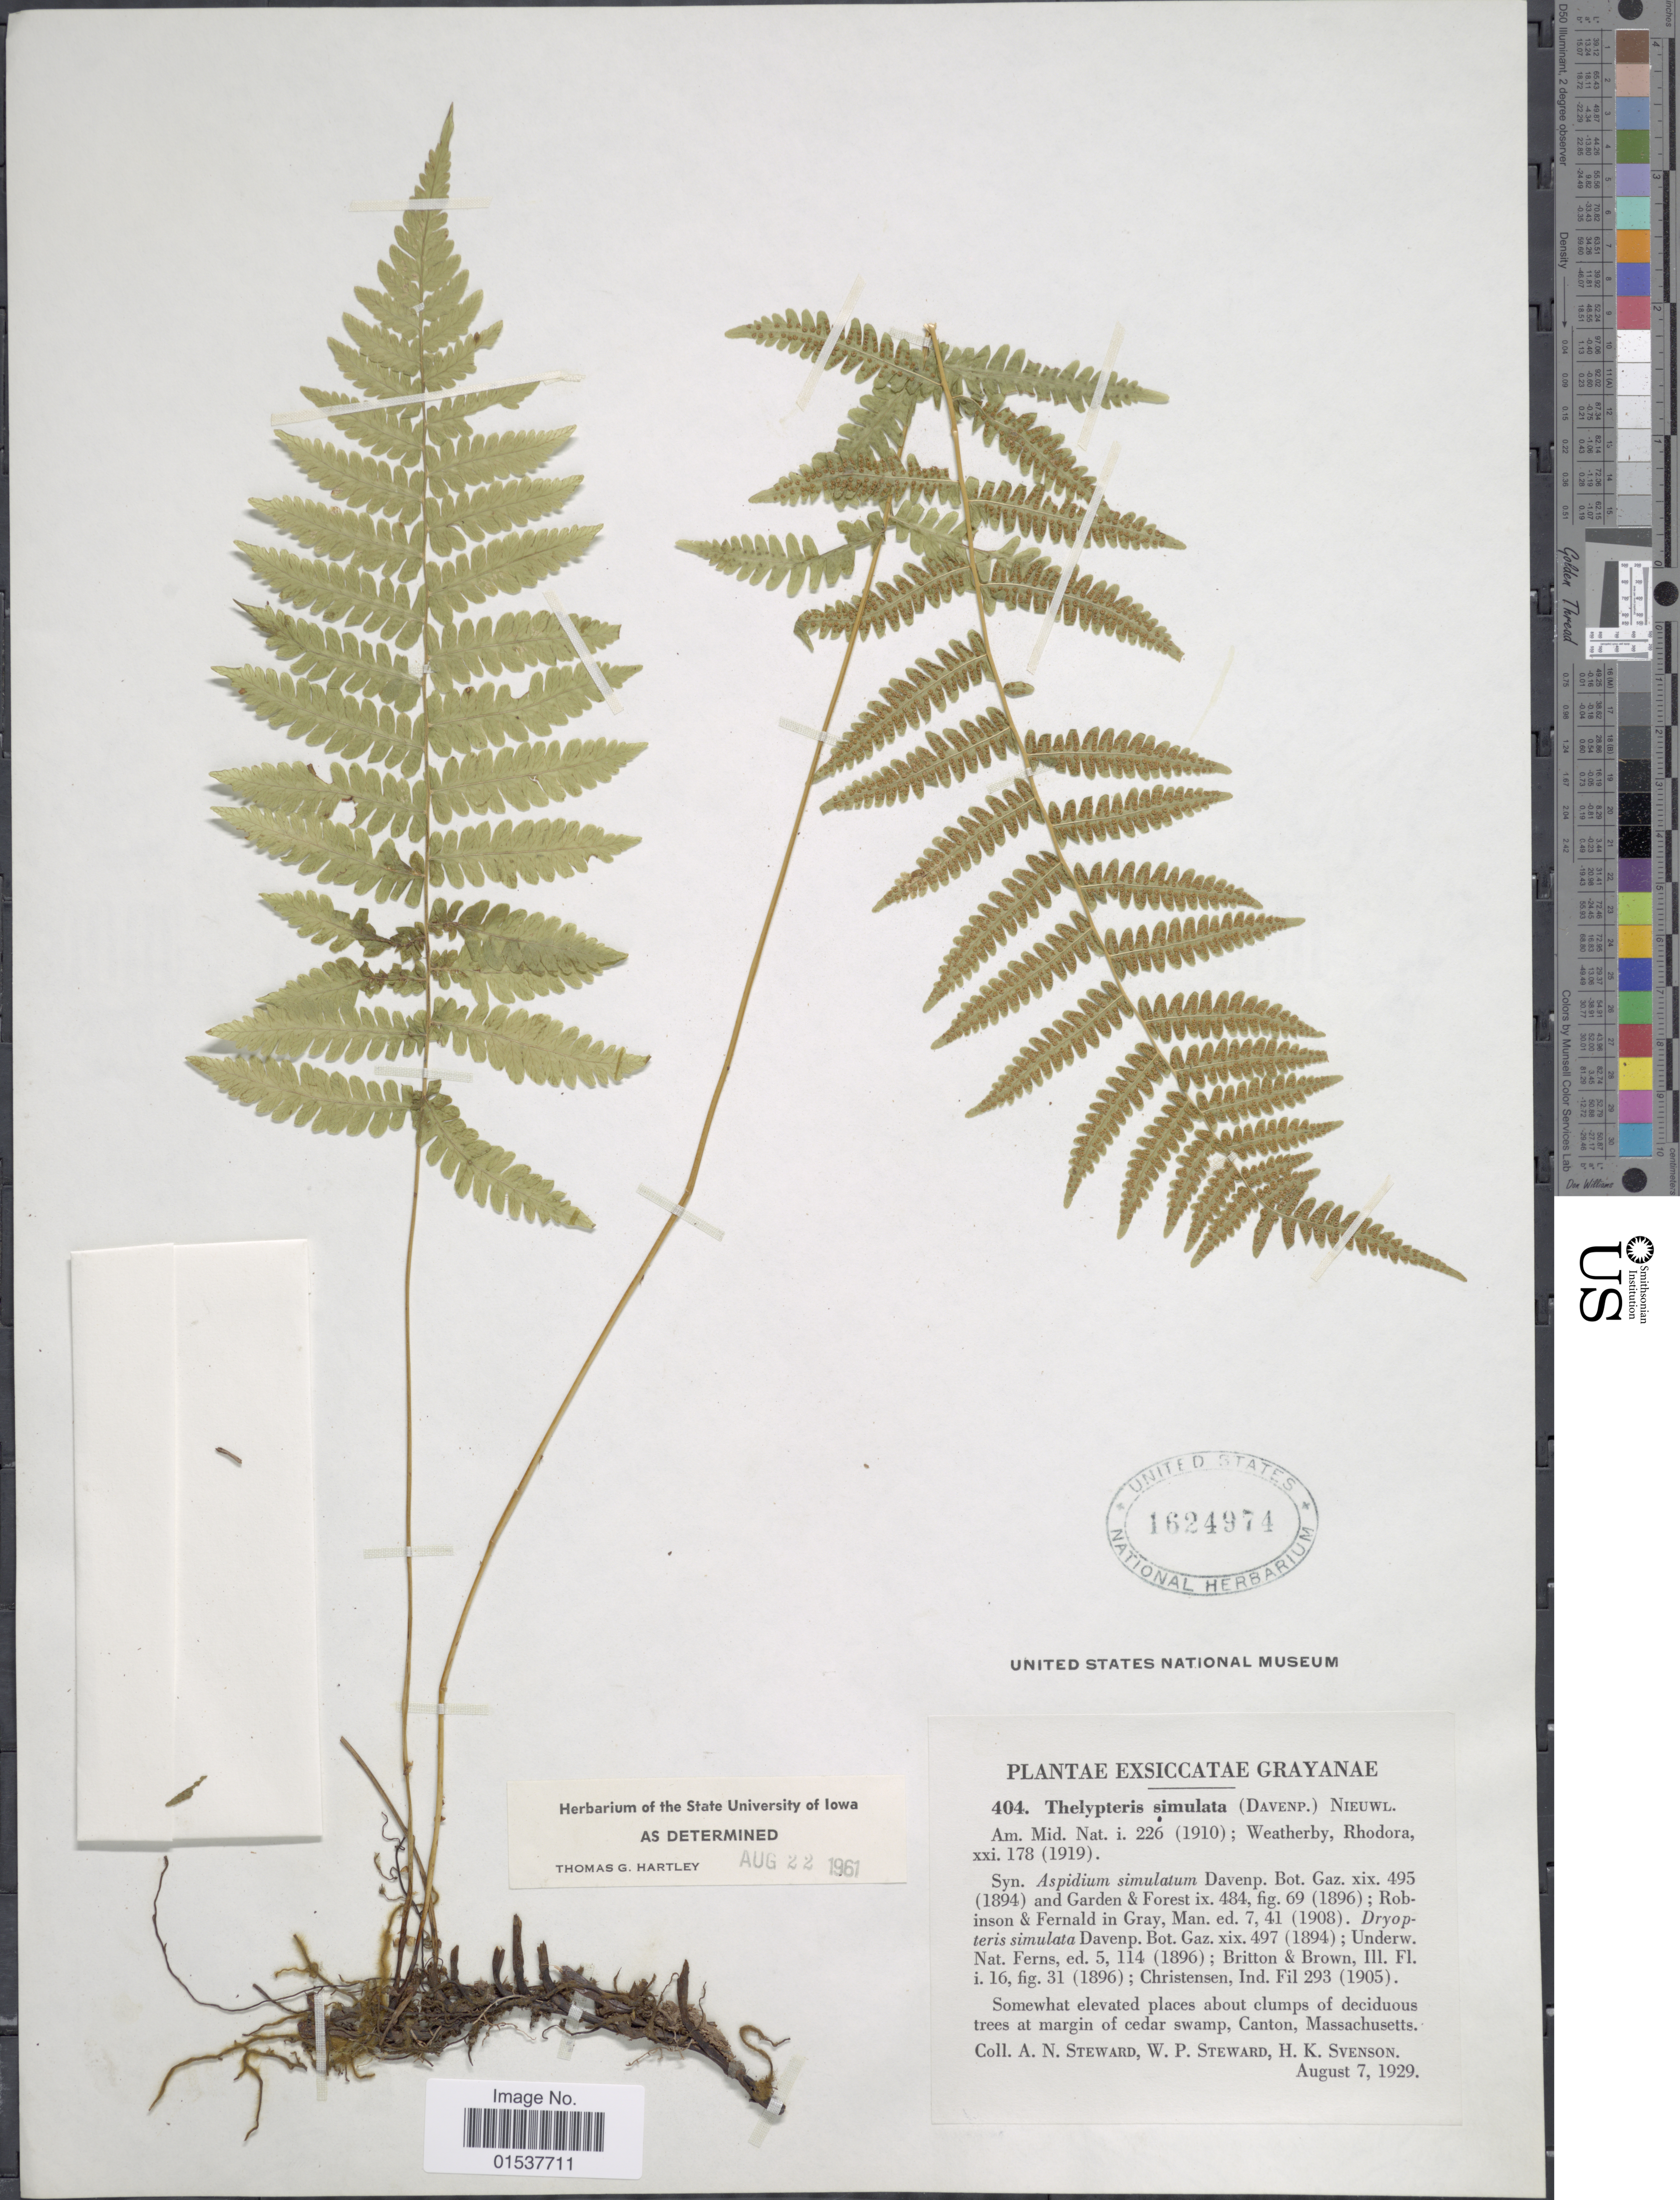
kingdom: Plantae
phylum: Tracheophyta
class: Polypodiopsida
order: Polypodiales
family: Thelypteridaceae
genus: Parathelypteris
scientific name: Parathelypteris simulata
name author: (Davenp.) Holttum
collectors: A. Stewart, W. Steward & H. K. Svenson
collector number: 404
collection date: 1929-08-07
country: United States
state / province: Massachusetts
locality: Grayanae, at margin of cedar swamp, Canton, Massachusetts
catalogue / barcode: US 1624974